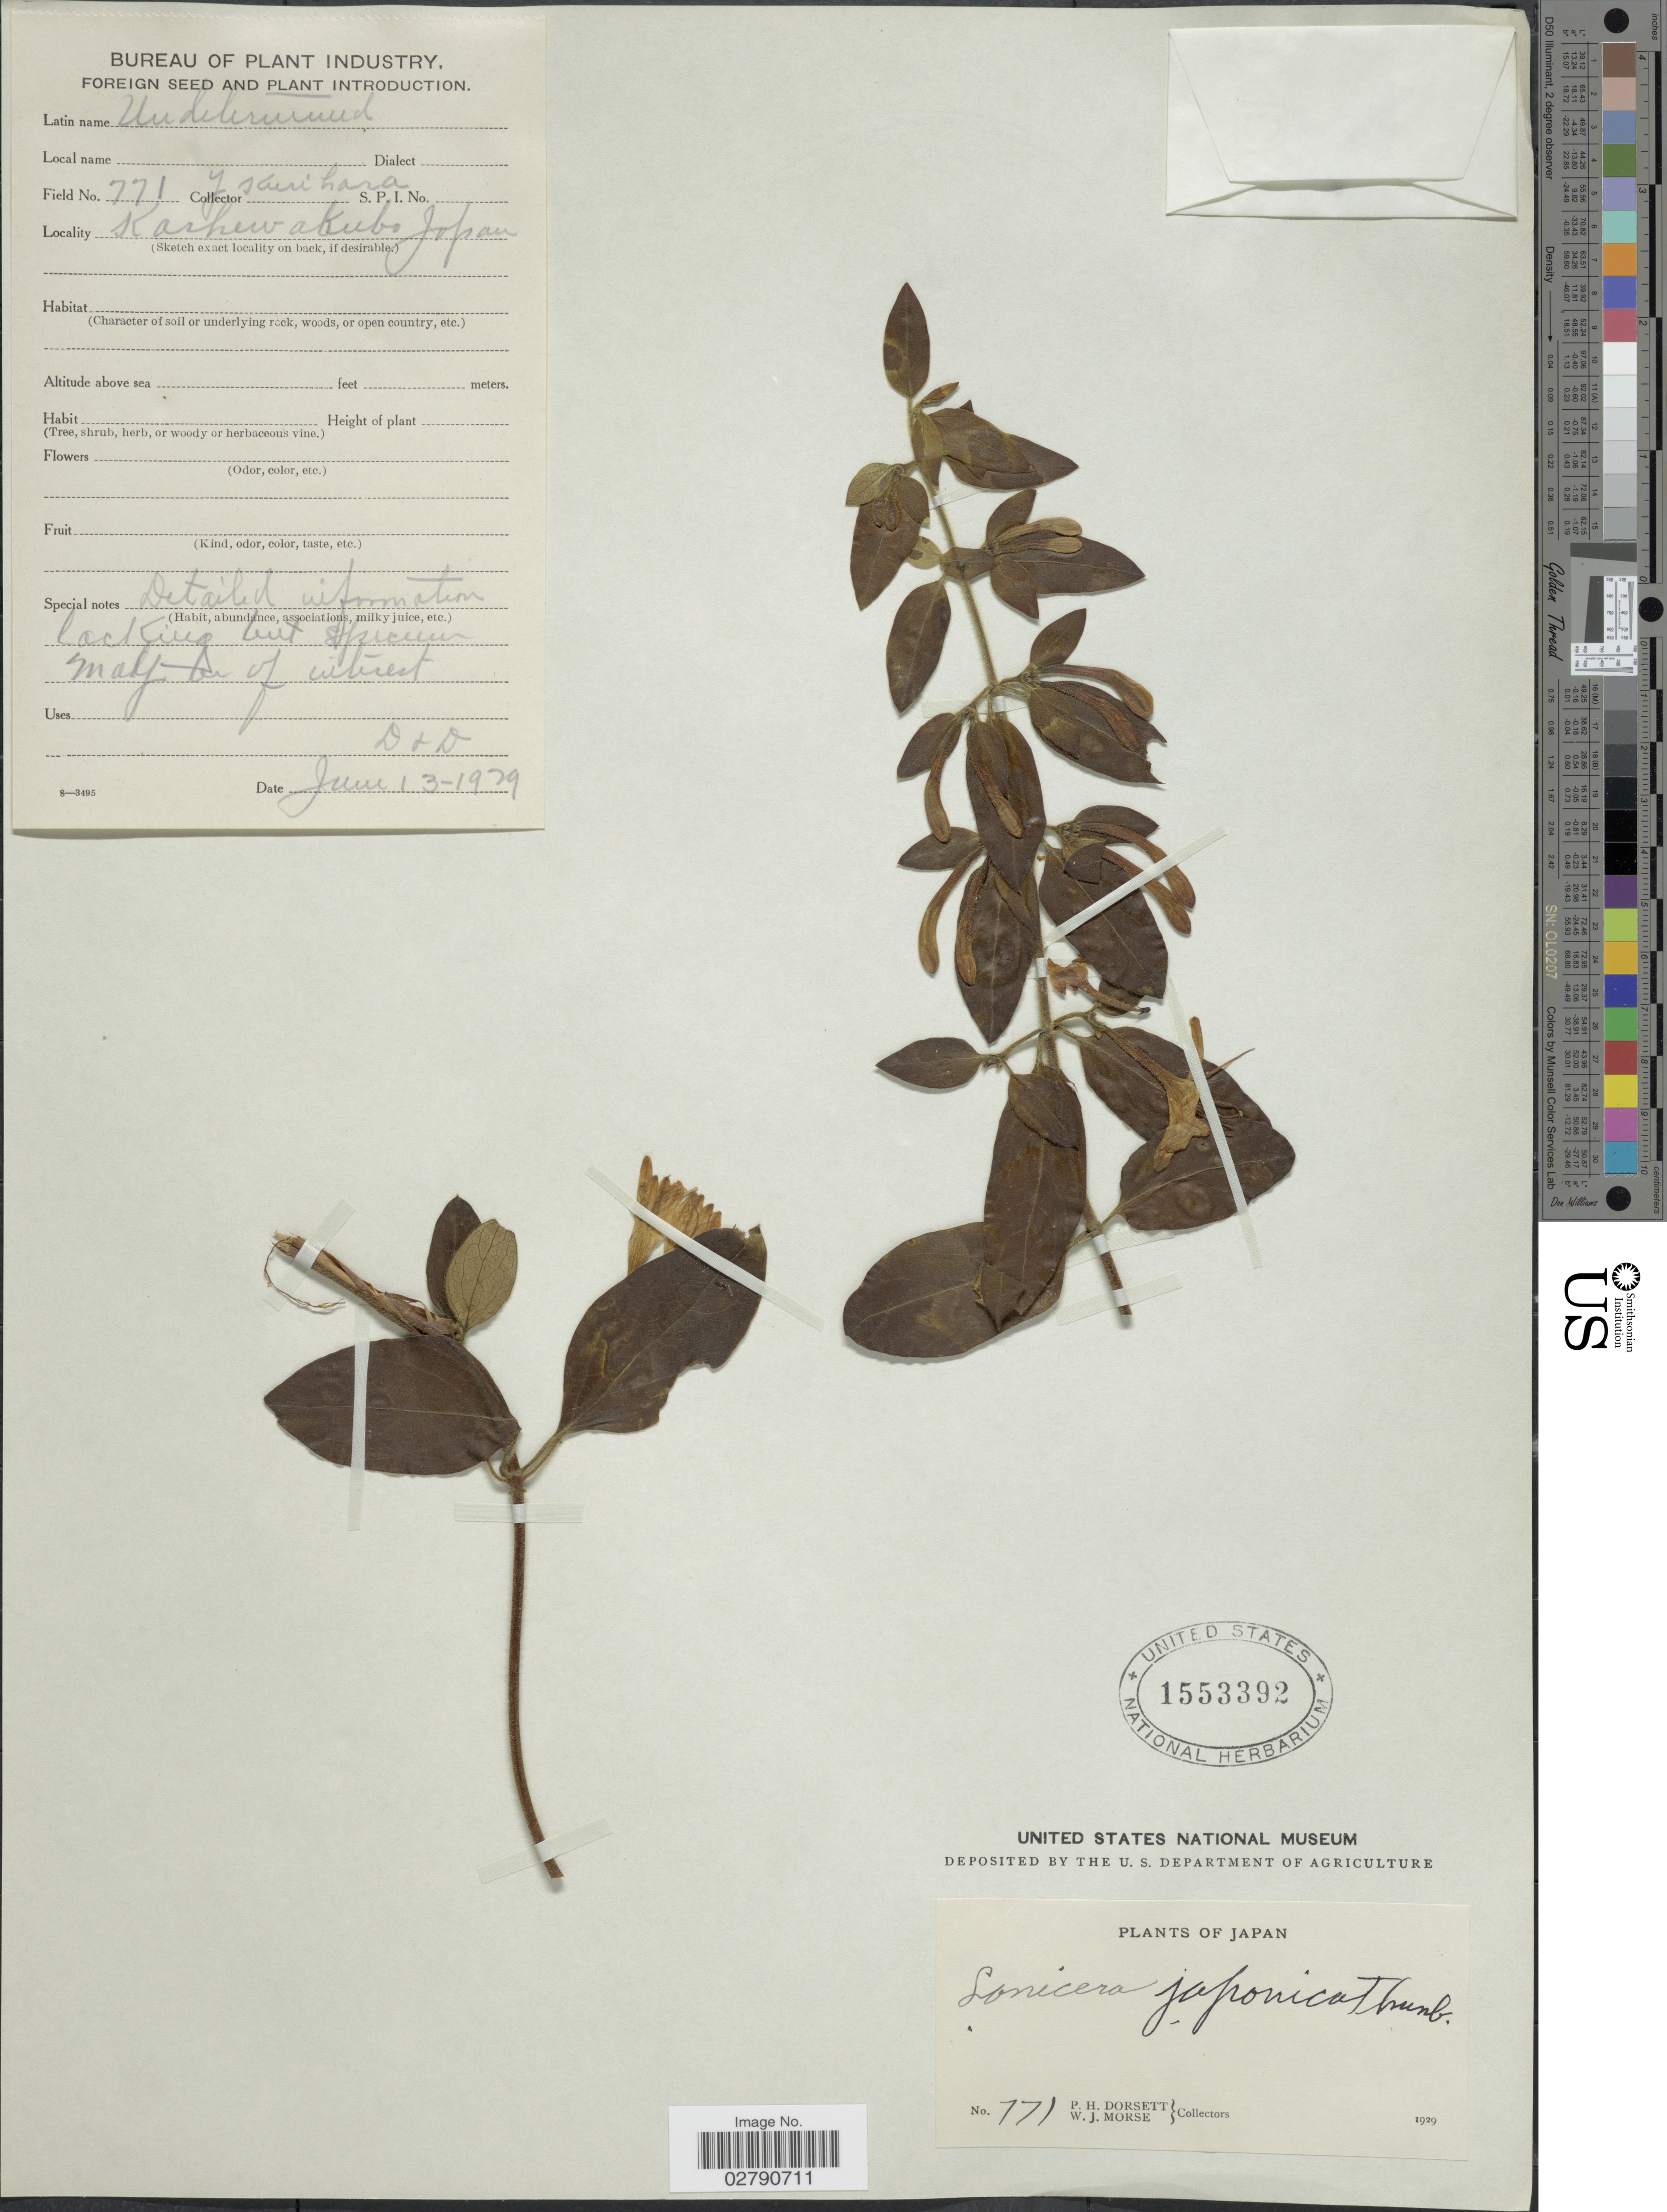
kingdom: Plantae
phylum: Tracheophyta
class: Magnoliopsida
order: Dipsacales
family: Caprifoliaceae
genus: Lonicera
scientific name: Lonicera japonica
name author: Thunb.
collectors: P. H. Dorsett & W. J. Morse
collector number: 771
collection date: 1929-06-13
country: Japan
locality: Kashewakubo [interpreted]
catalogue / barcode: US 1553392